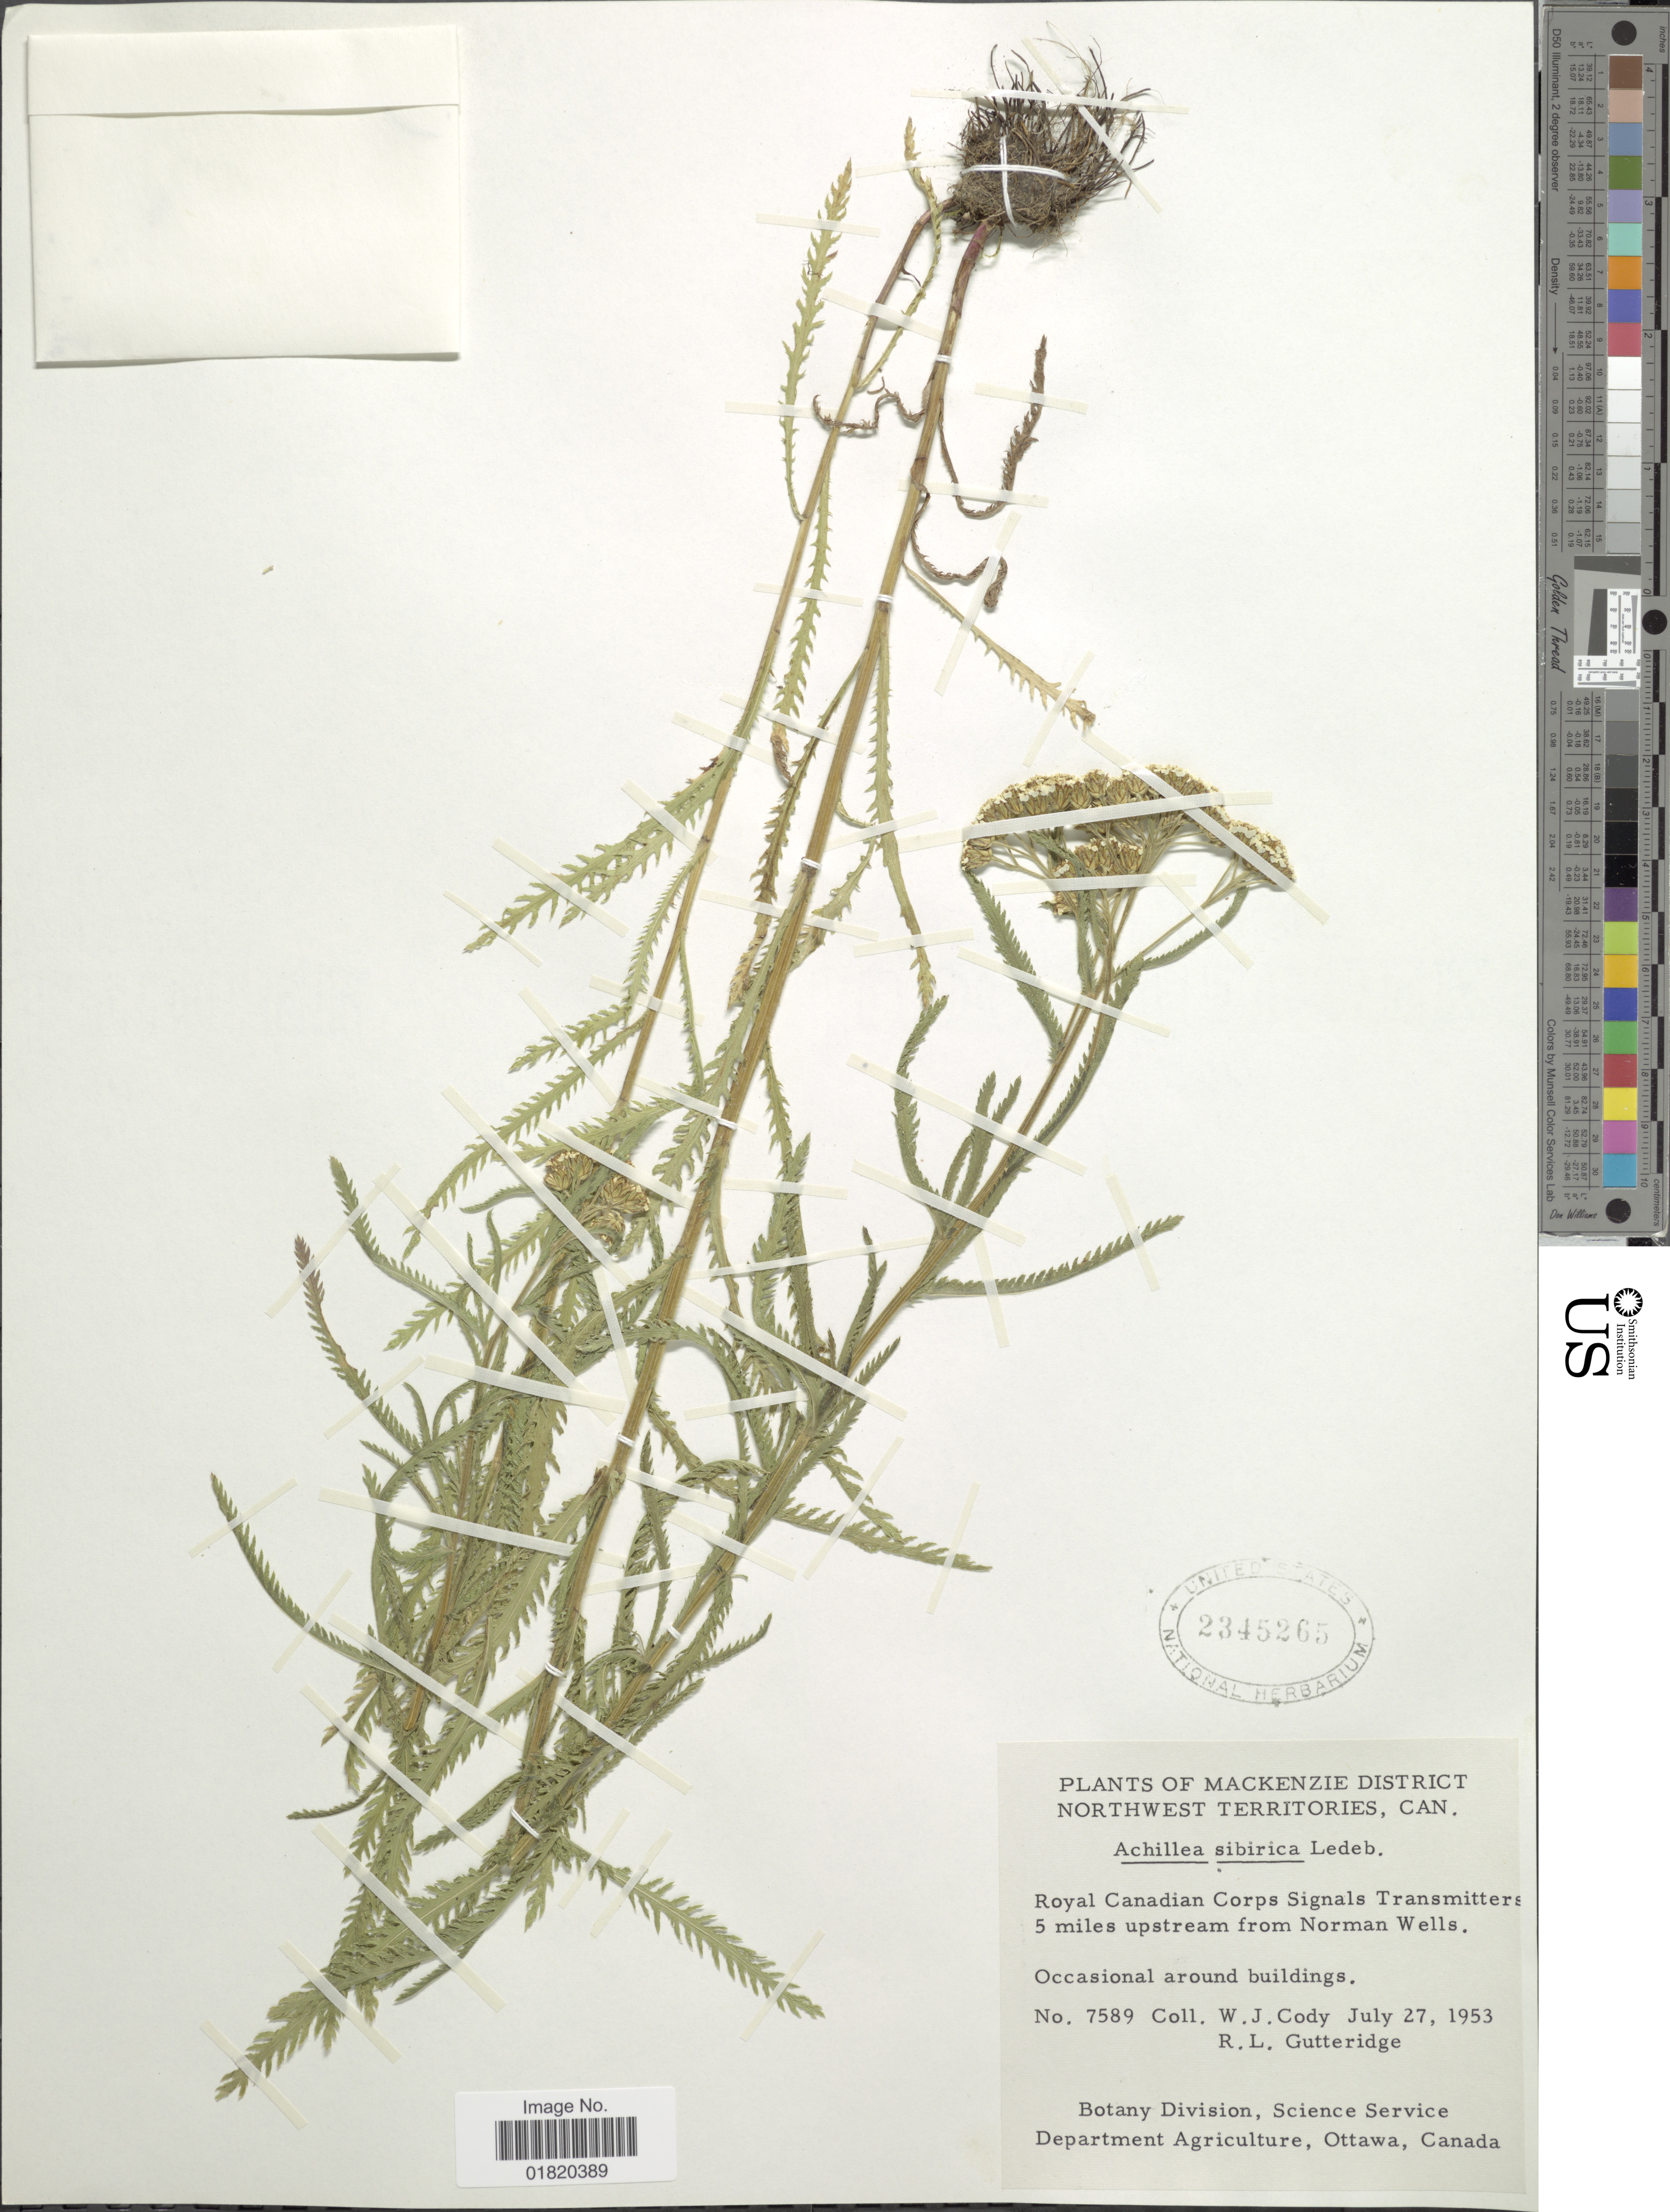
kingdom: Plantae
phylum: Tracheophyta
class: Magnoliopsida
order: Asterales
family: Asteraceae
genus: Achillea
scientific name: Achillea sibirica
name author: Ledeb.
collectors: W. Cody & R. Gutteridge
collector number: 7589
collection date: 1953-07-27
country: Canada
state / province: Northwest Territories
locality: Mackenzie District. Royal Canadian Corps Signals Transmitters 5 miles upstream from Norman Wells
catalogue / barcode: US 2345265